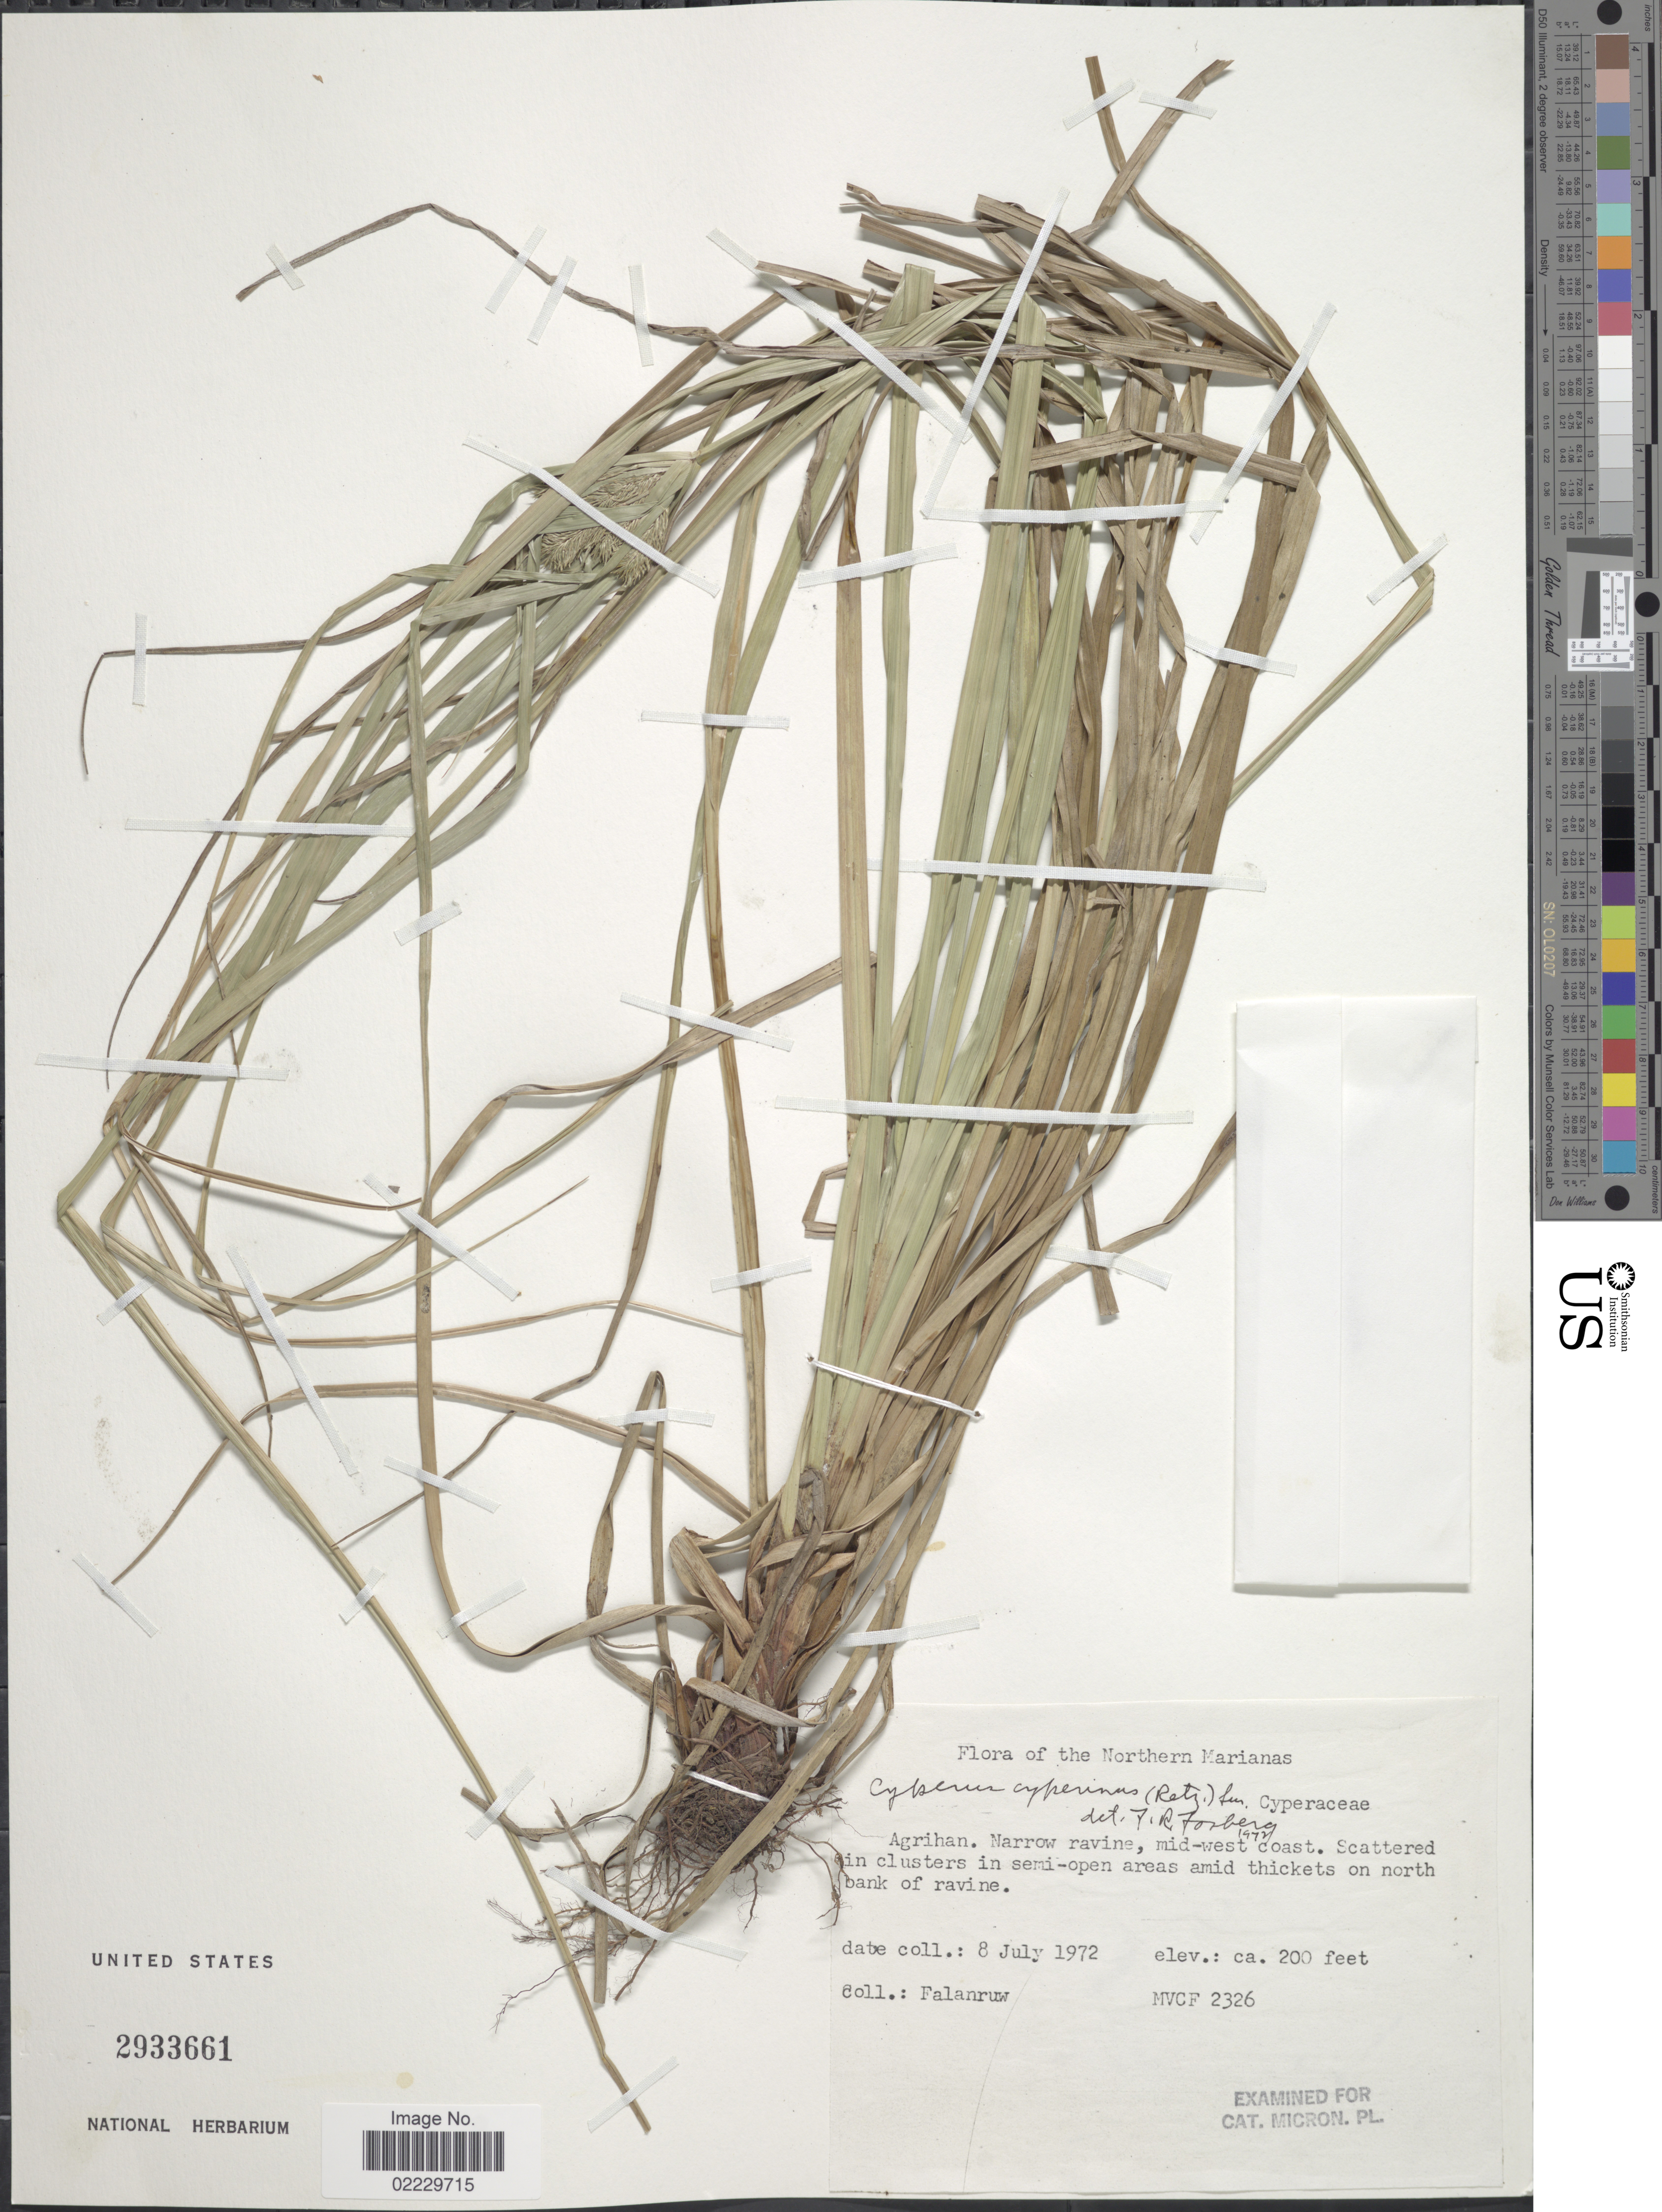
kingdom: Plantae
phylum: Tracheophyta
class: Liliopsida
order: Poales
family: Cyperaceae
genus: Cyperus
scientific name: Cyperus cyperinus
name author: (Retz.) Valck. Sur.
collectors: Falanruw, --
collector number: MVCF2326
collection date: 1972-07-08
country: Northern Mariana Islands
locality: Agrihan. Narrow ravine, mid- west coast. Scattered in clusters in semi- open areas amid thickets on north bank of ravine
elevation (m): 61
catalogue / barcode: US 2933661